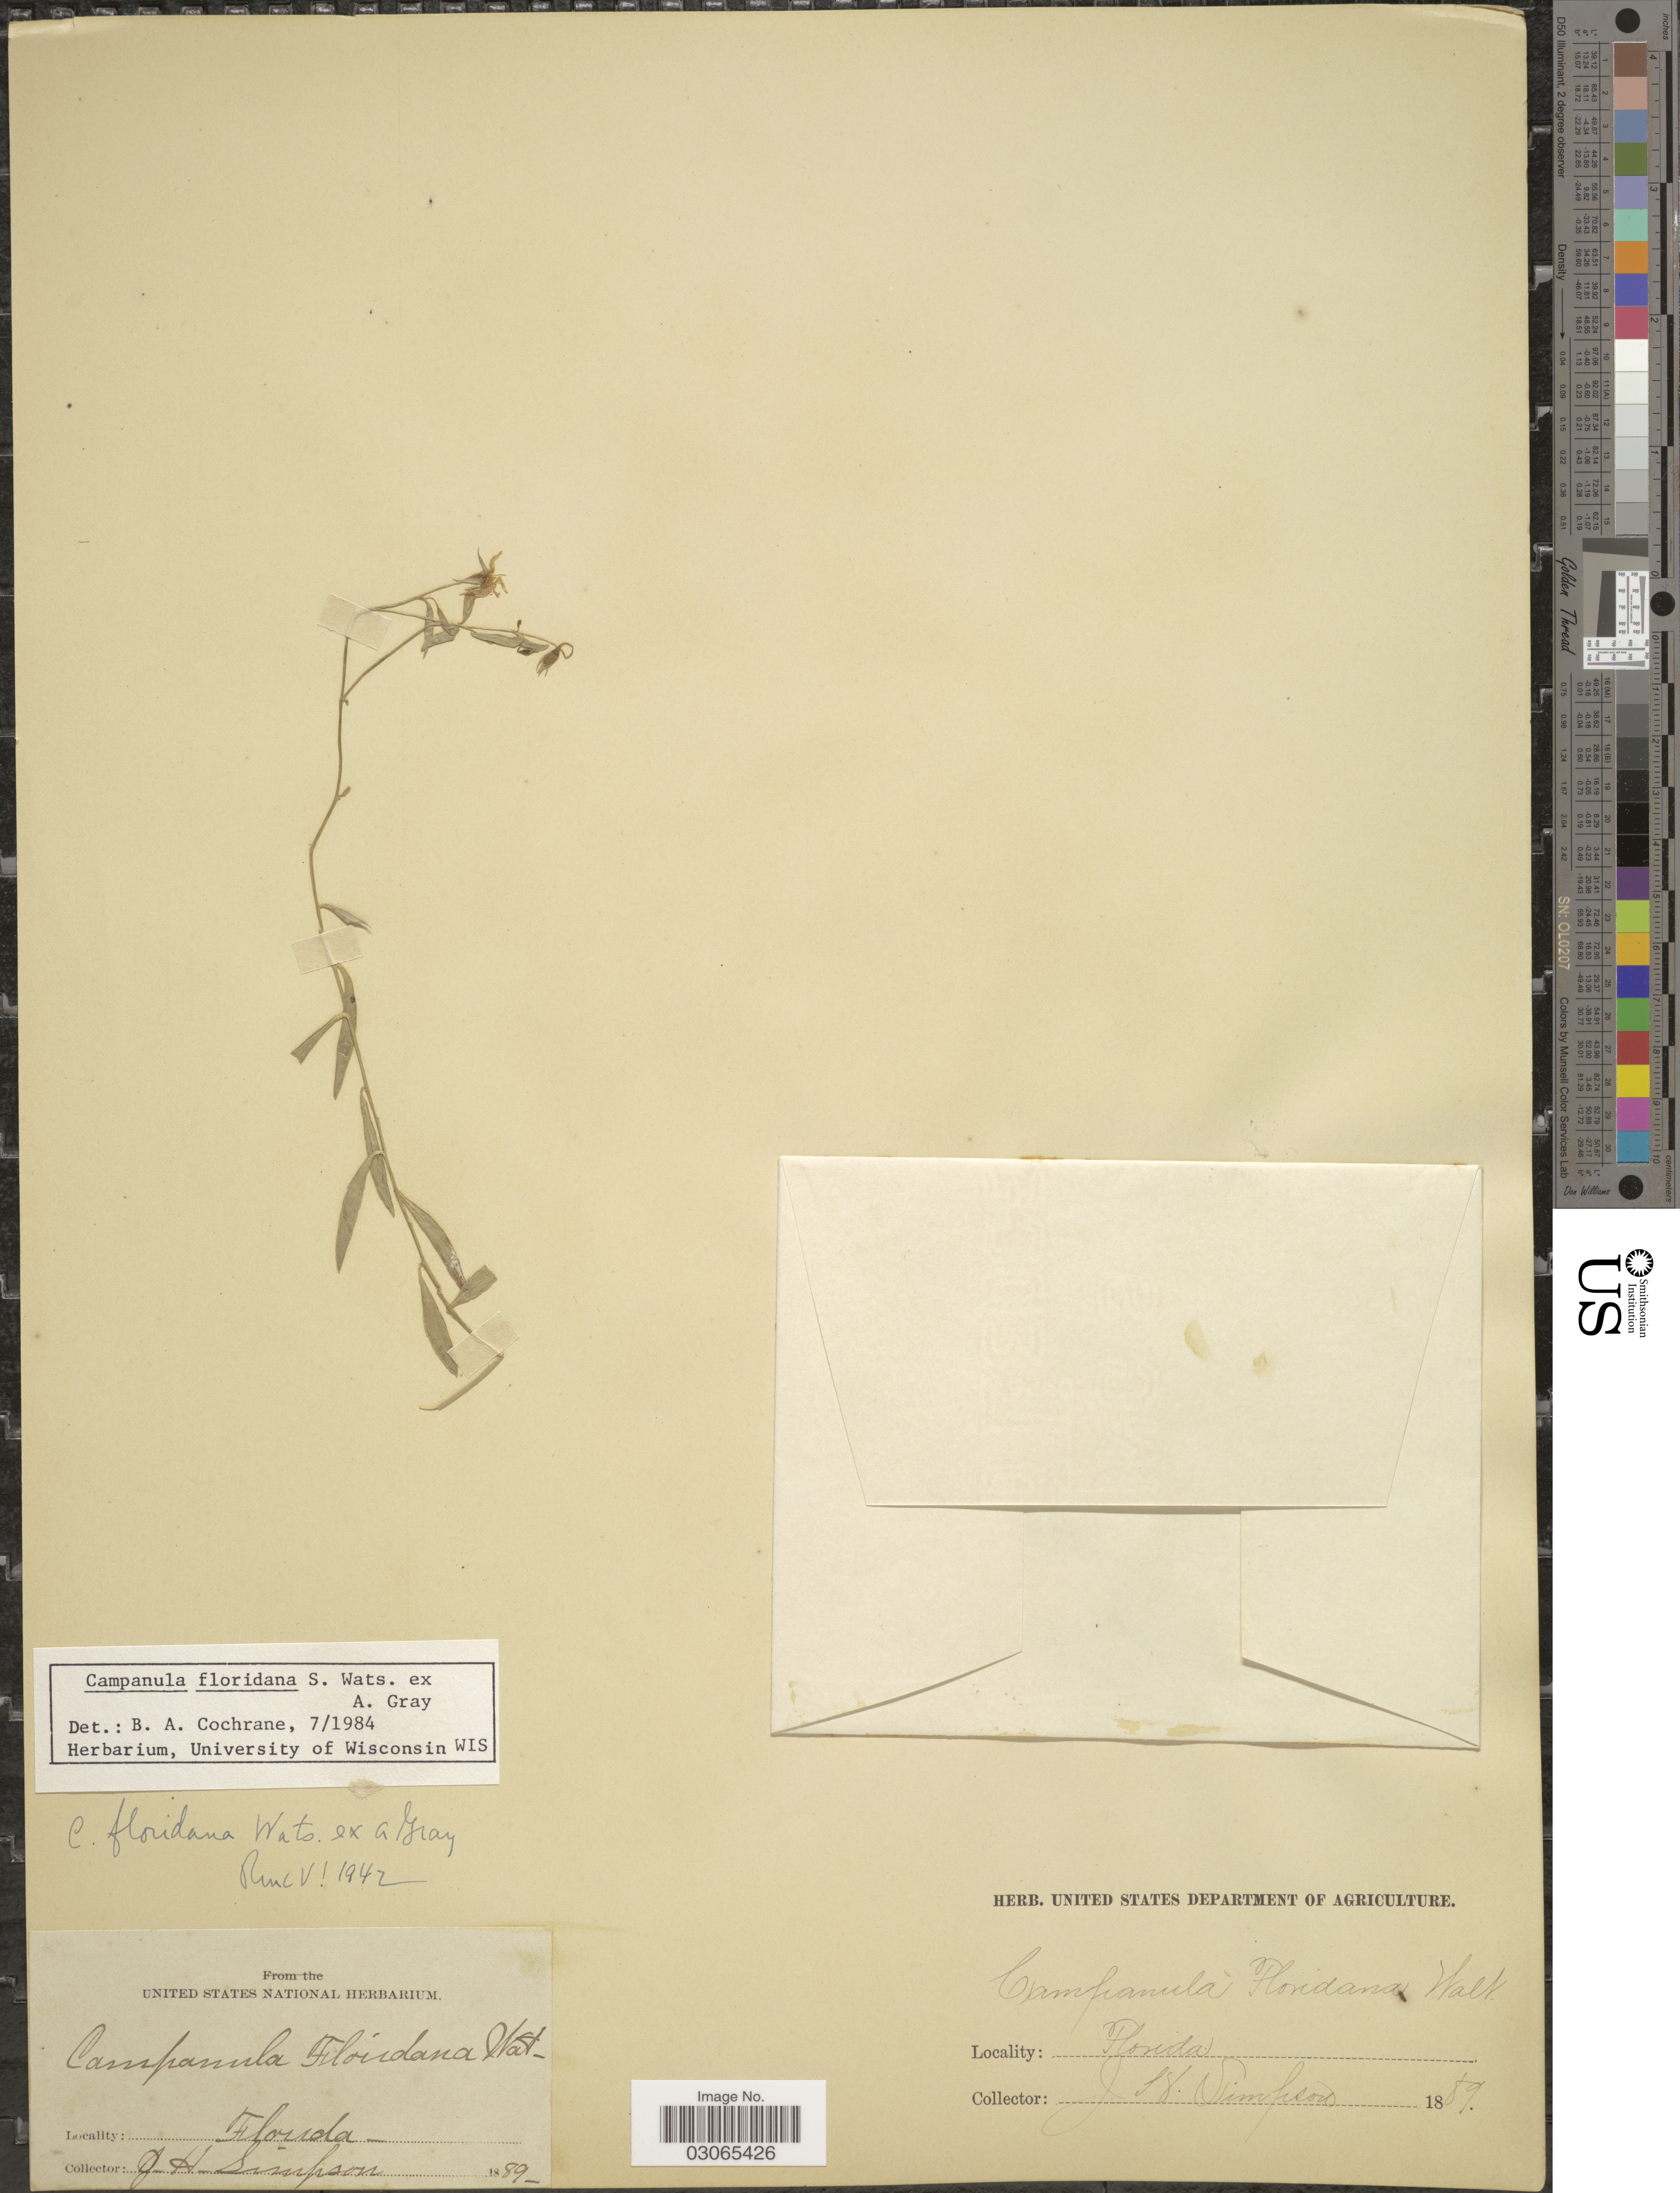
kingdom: Plantae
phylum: Tracheophyta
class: Magnoliopsida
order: Asterales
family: Campanulaceae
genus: Campanula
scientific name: Campanula floridana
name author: S. Watson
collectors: J. H. Simpson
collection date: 1889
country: United States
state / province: Florida